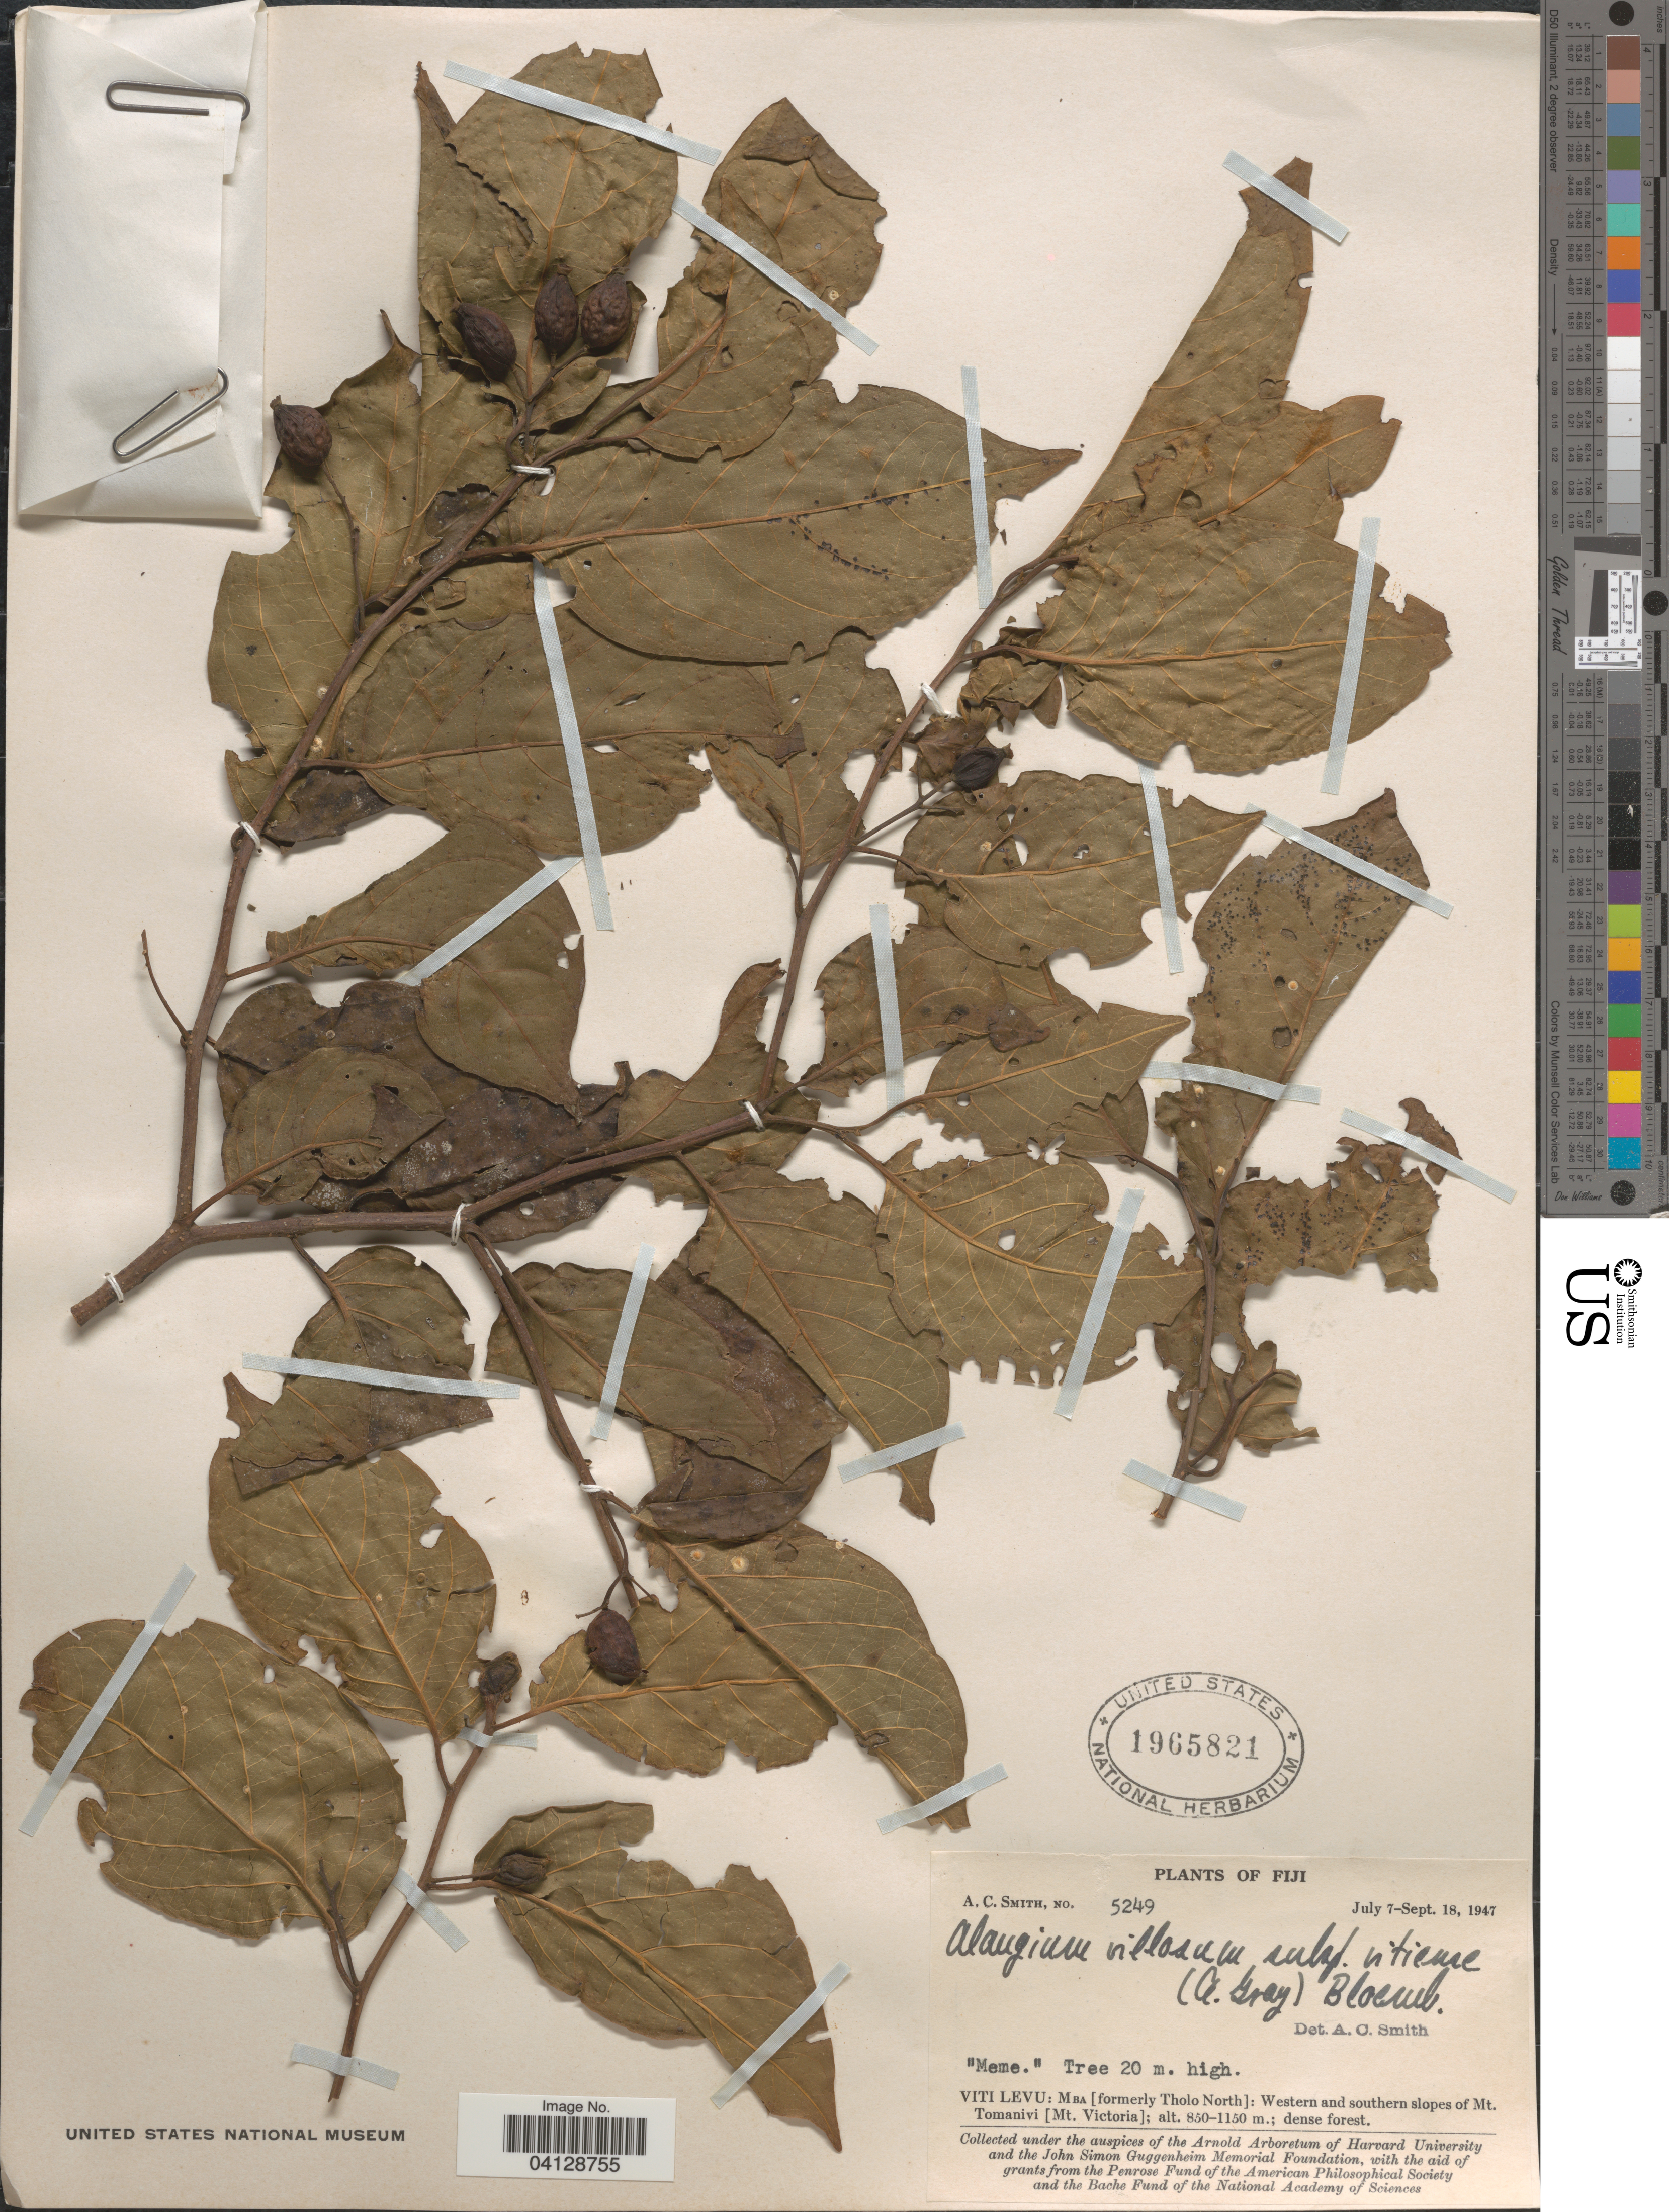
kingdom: Plantae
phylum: Tracheophyta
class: Magnoliopsida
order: Cornales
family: Cornaceae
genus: Alangium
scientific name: Alangium villosum subsp. vitiense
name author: (A. Gray) Bloemb.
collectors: A. C. Smith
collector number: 5249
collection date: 1947-07-07/1947-09-18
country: Fiji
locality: Viti Levu: Mba [formerly Tholo North]: Western and southern slopes of Mt. Tomanivi [Mt. Victoria].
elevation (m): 850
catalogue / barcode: US 1965821